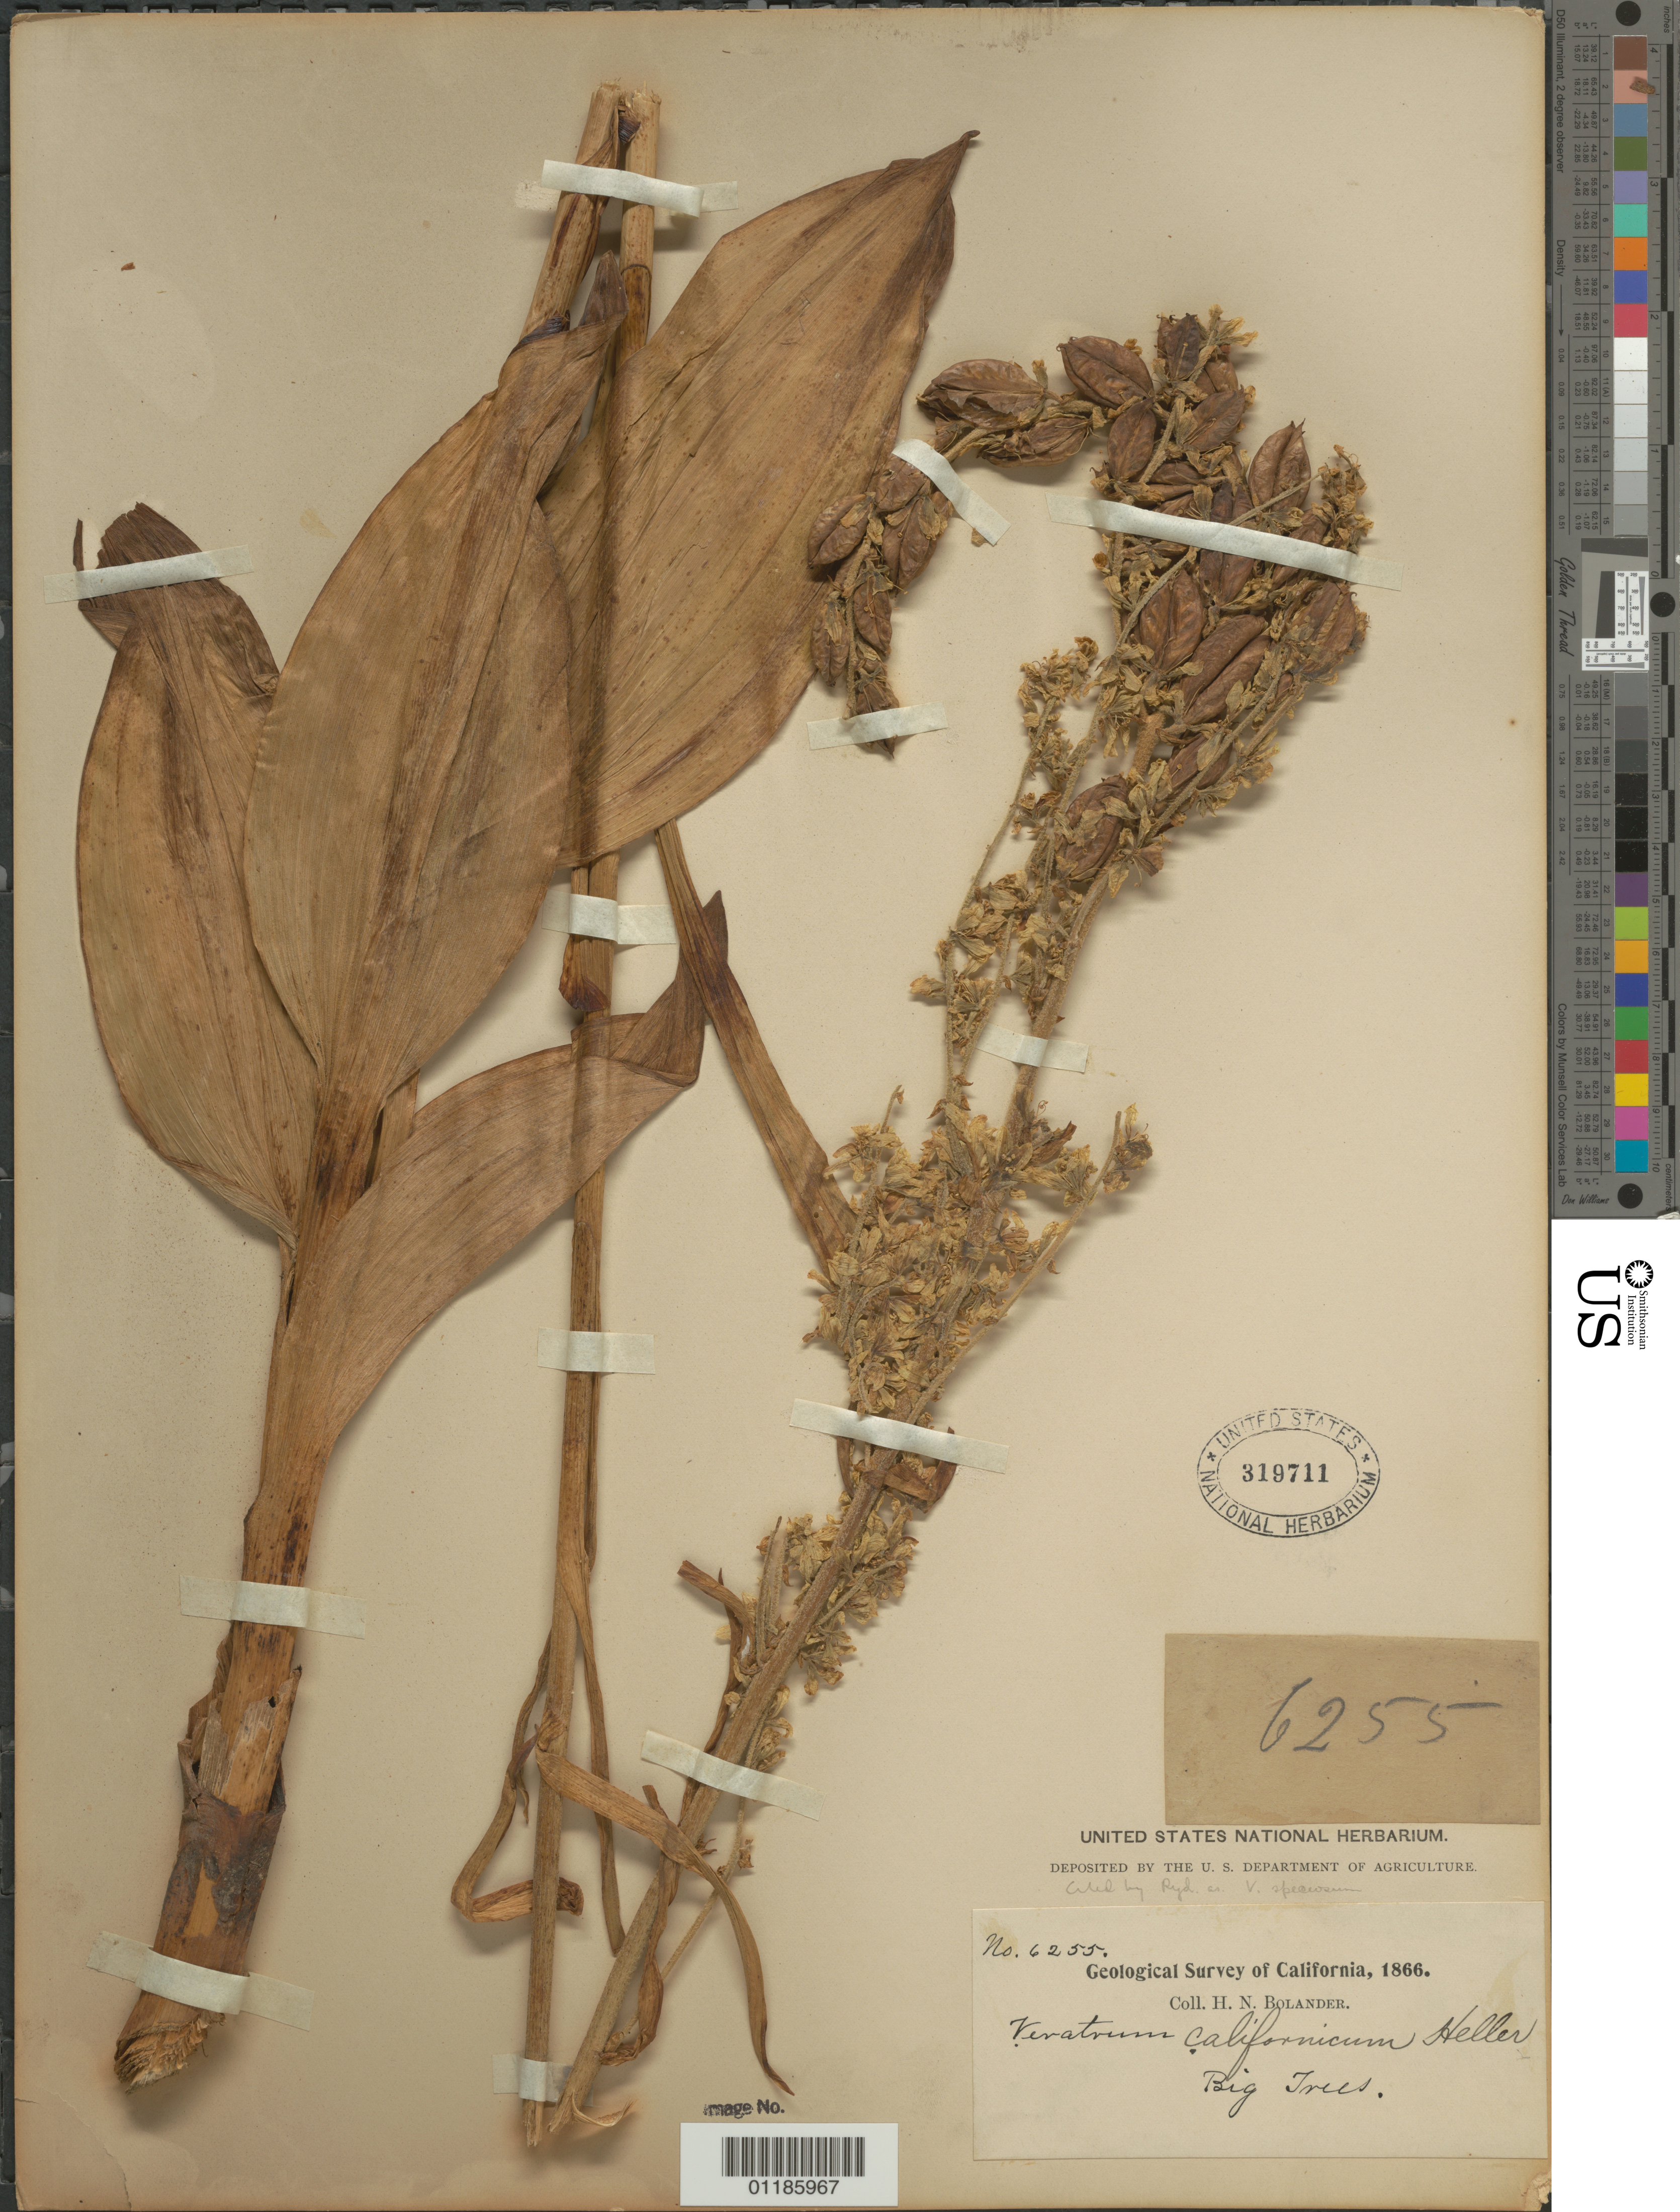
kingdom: Plantae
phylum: Tracheophyta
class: Liliopsida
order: Liliales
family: Melanthiaceae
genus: Veratrum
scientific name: Veratrum californicum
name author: Durand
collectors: H. Bolander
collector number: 6255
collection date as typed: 1866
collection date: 1866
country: United States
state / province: California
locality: Big Trees.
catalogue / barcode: US 319711